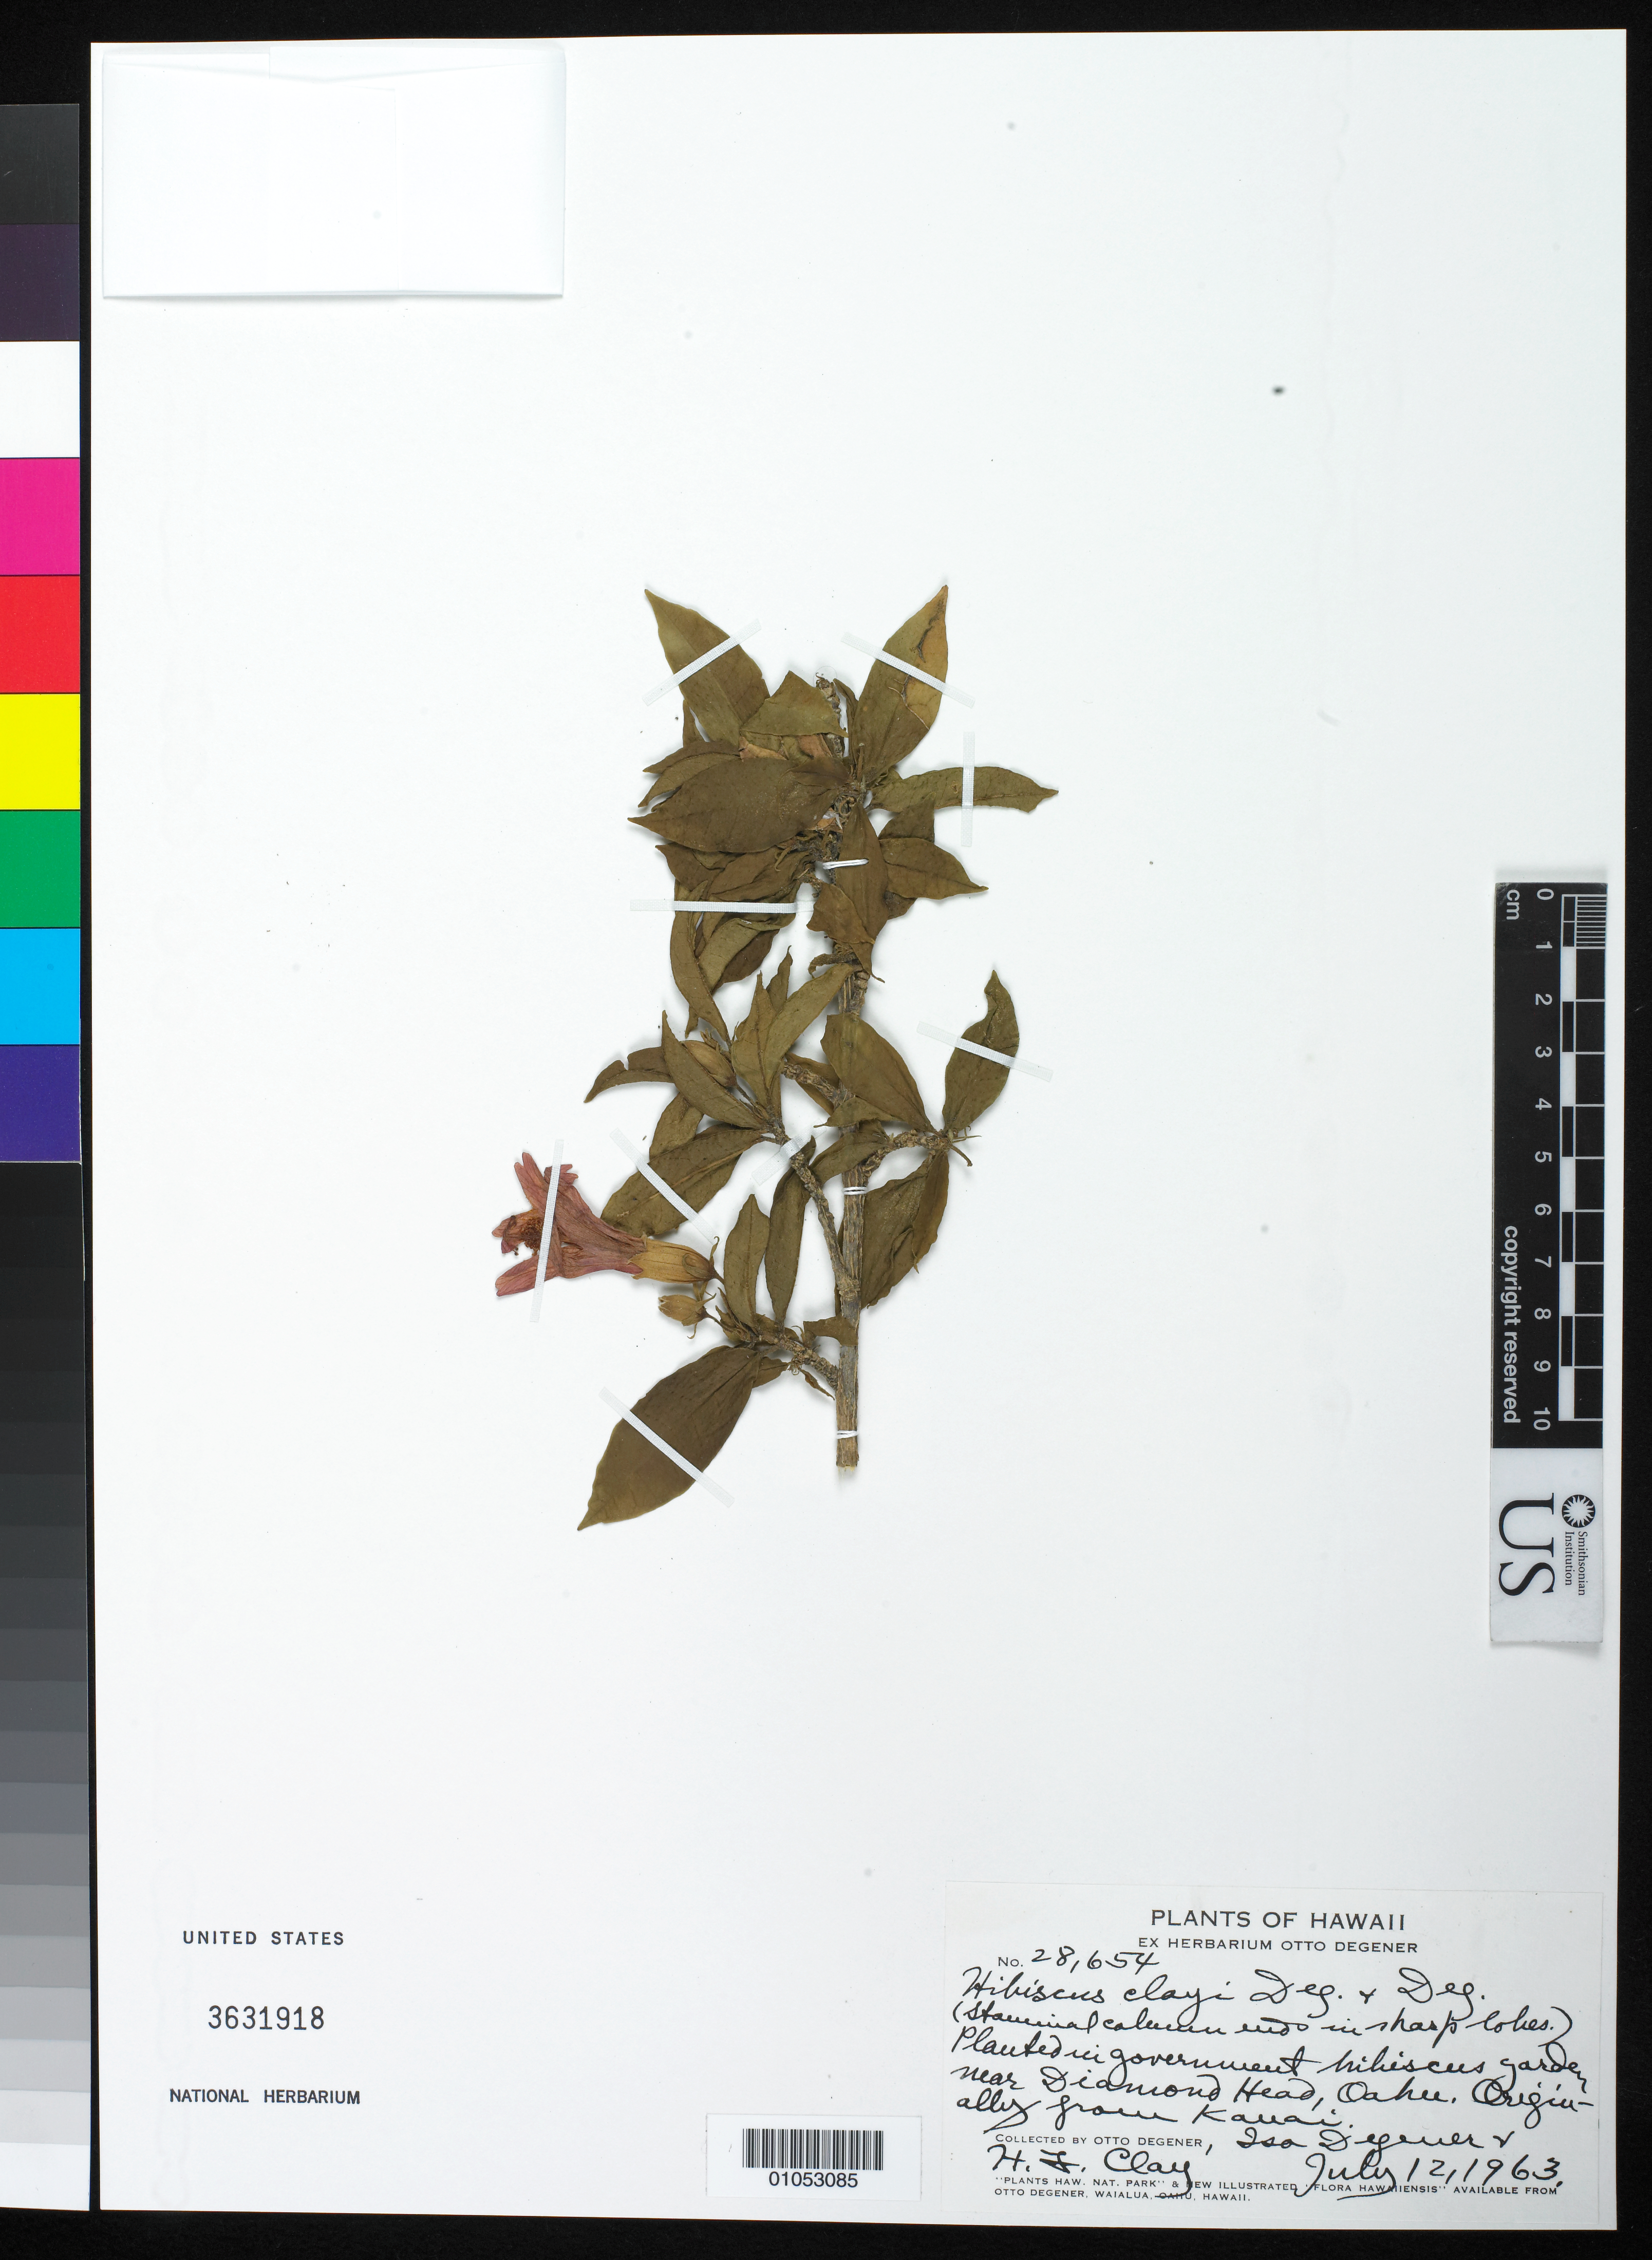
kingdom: Plantae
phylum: Tracheophyta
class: Magnoliopsida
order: Malvales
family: Malvaceae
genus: Hibiscus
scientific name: Hibiscus clayi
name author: O. Deg. & I. Deg.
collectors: O. Degener, I. Degener & H. Clay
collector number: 28654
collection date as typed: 12 Jul 1963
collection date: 1963-07-12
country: United States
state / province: Hawaii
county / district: Honolulu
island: Oahu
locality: Planted in government hibiscus garden near Diamond Head.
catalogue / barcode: US 3631918